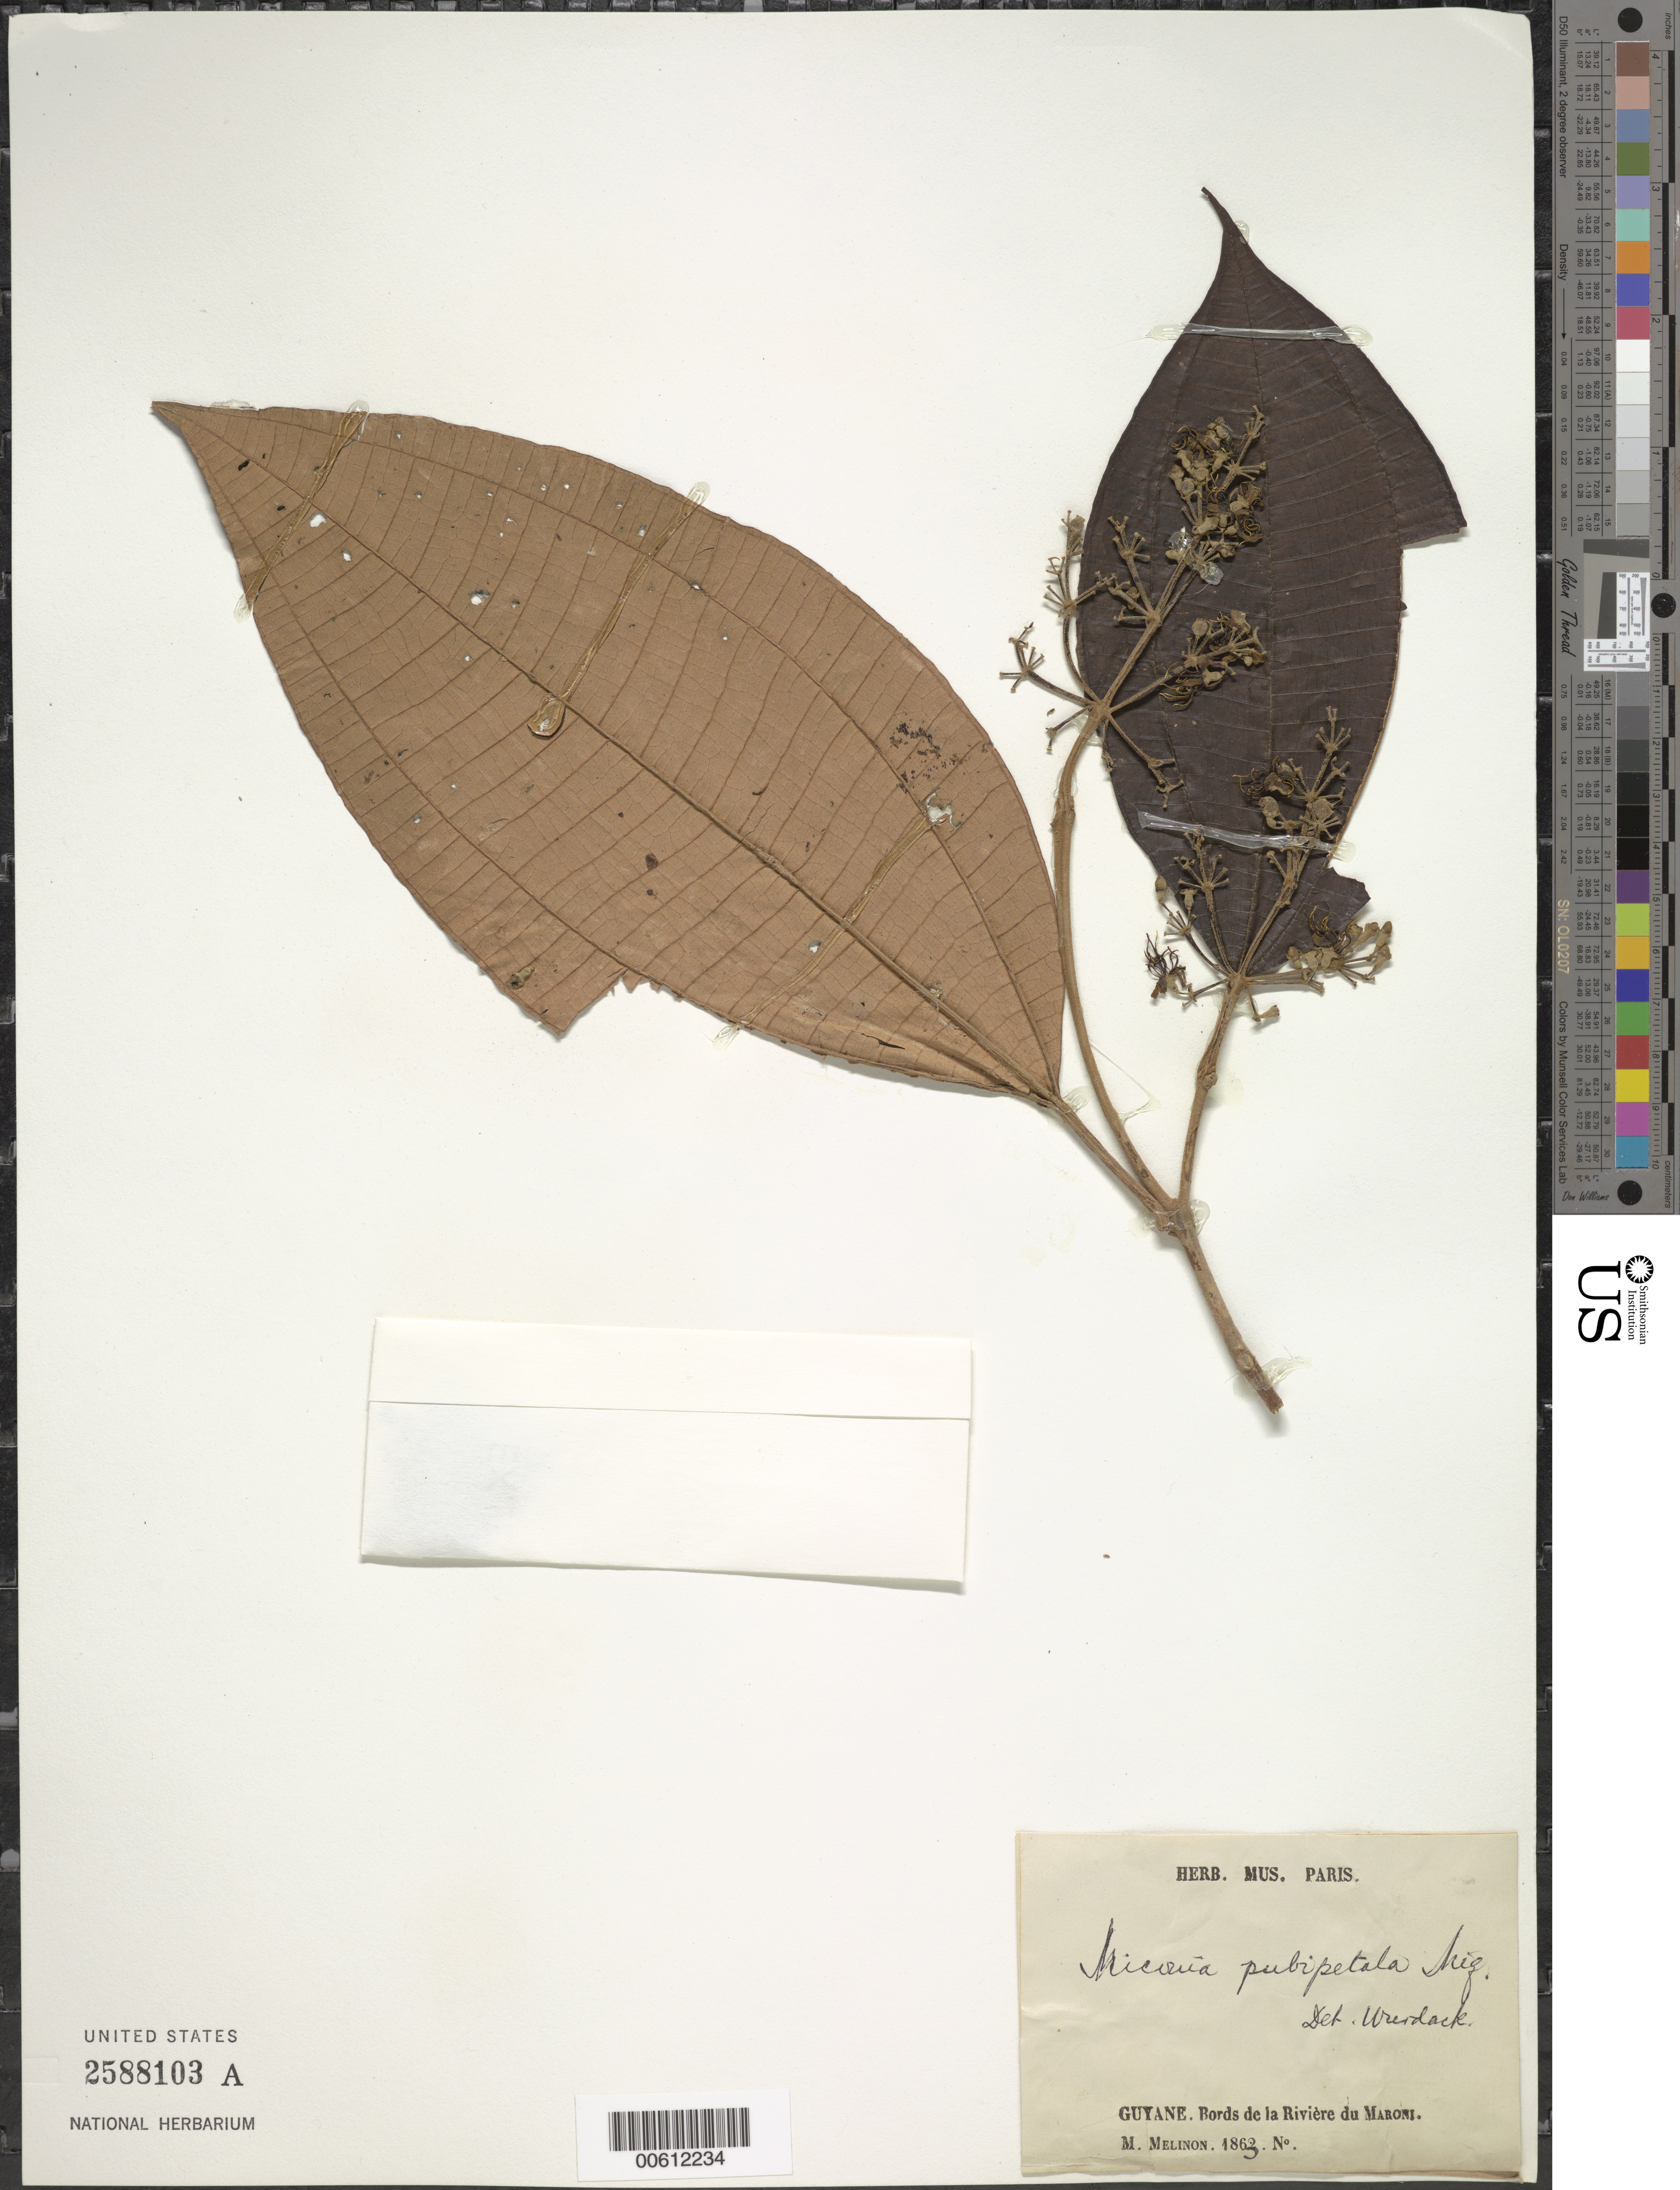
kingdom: Plantae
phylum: Tracheophyta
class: Magnoliopsida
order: Myrtales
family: Melastomataceae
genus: Miconia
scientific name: Miconia pubipetala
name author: Miq.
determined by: Wurdack, John J., (US), US (UNITED STATES)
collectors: E. Mélinon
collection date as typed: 1863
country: French Guiana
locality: Maroni R.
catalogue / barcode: US 2588103A